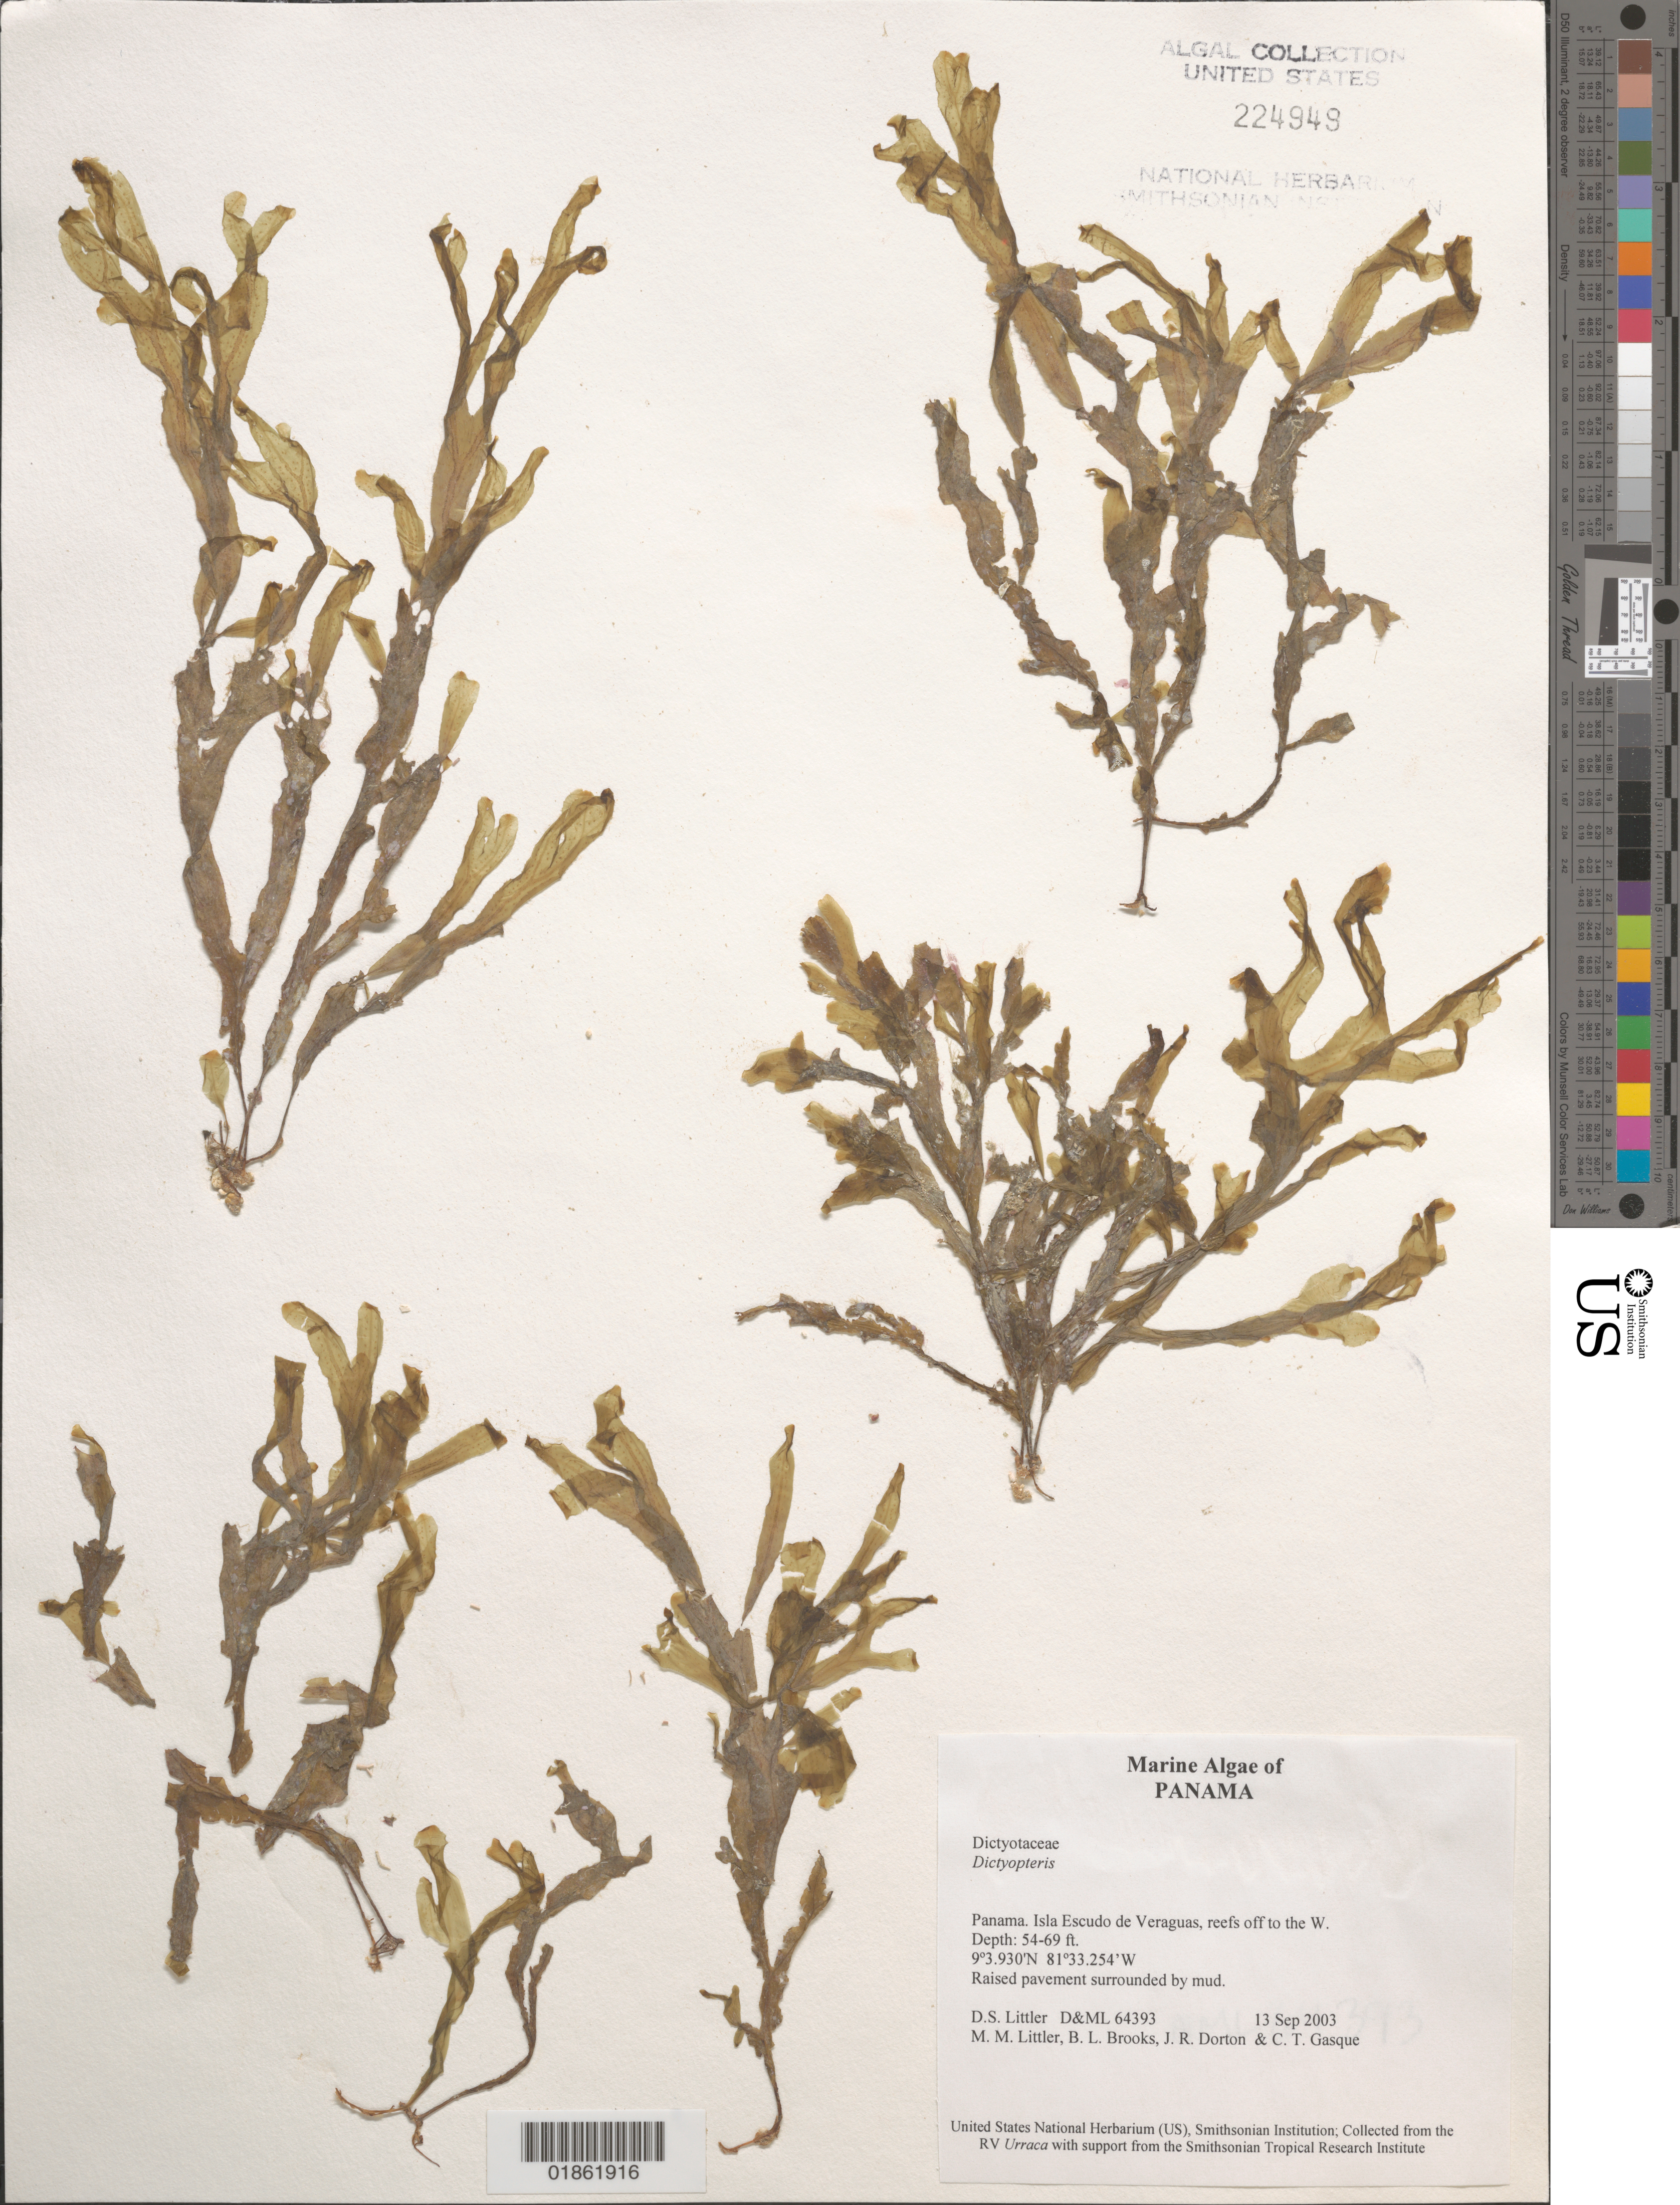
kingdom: Chromista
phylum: Ochrophyta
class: Phaeophyceae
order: Dictyotales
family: Dictyotaceae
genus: Dictyopteris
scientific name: Dictyopteris sp.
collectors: M. M. Littler, D. S. Littler & B. Brooks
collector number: D&ML 64393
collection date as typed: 13 Sep 2003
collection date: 2003-09-13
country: Panama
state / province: Bocas del Toro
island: Escudo de Veraguas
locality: Rubble flat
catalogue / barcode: US 224949